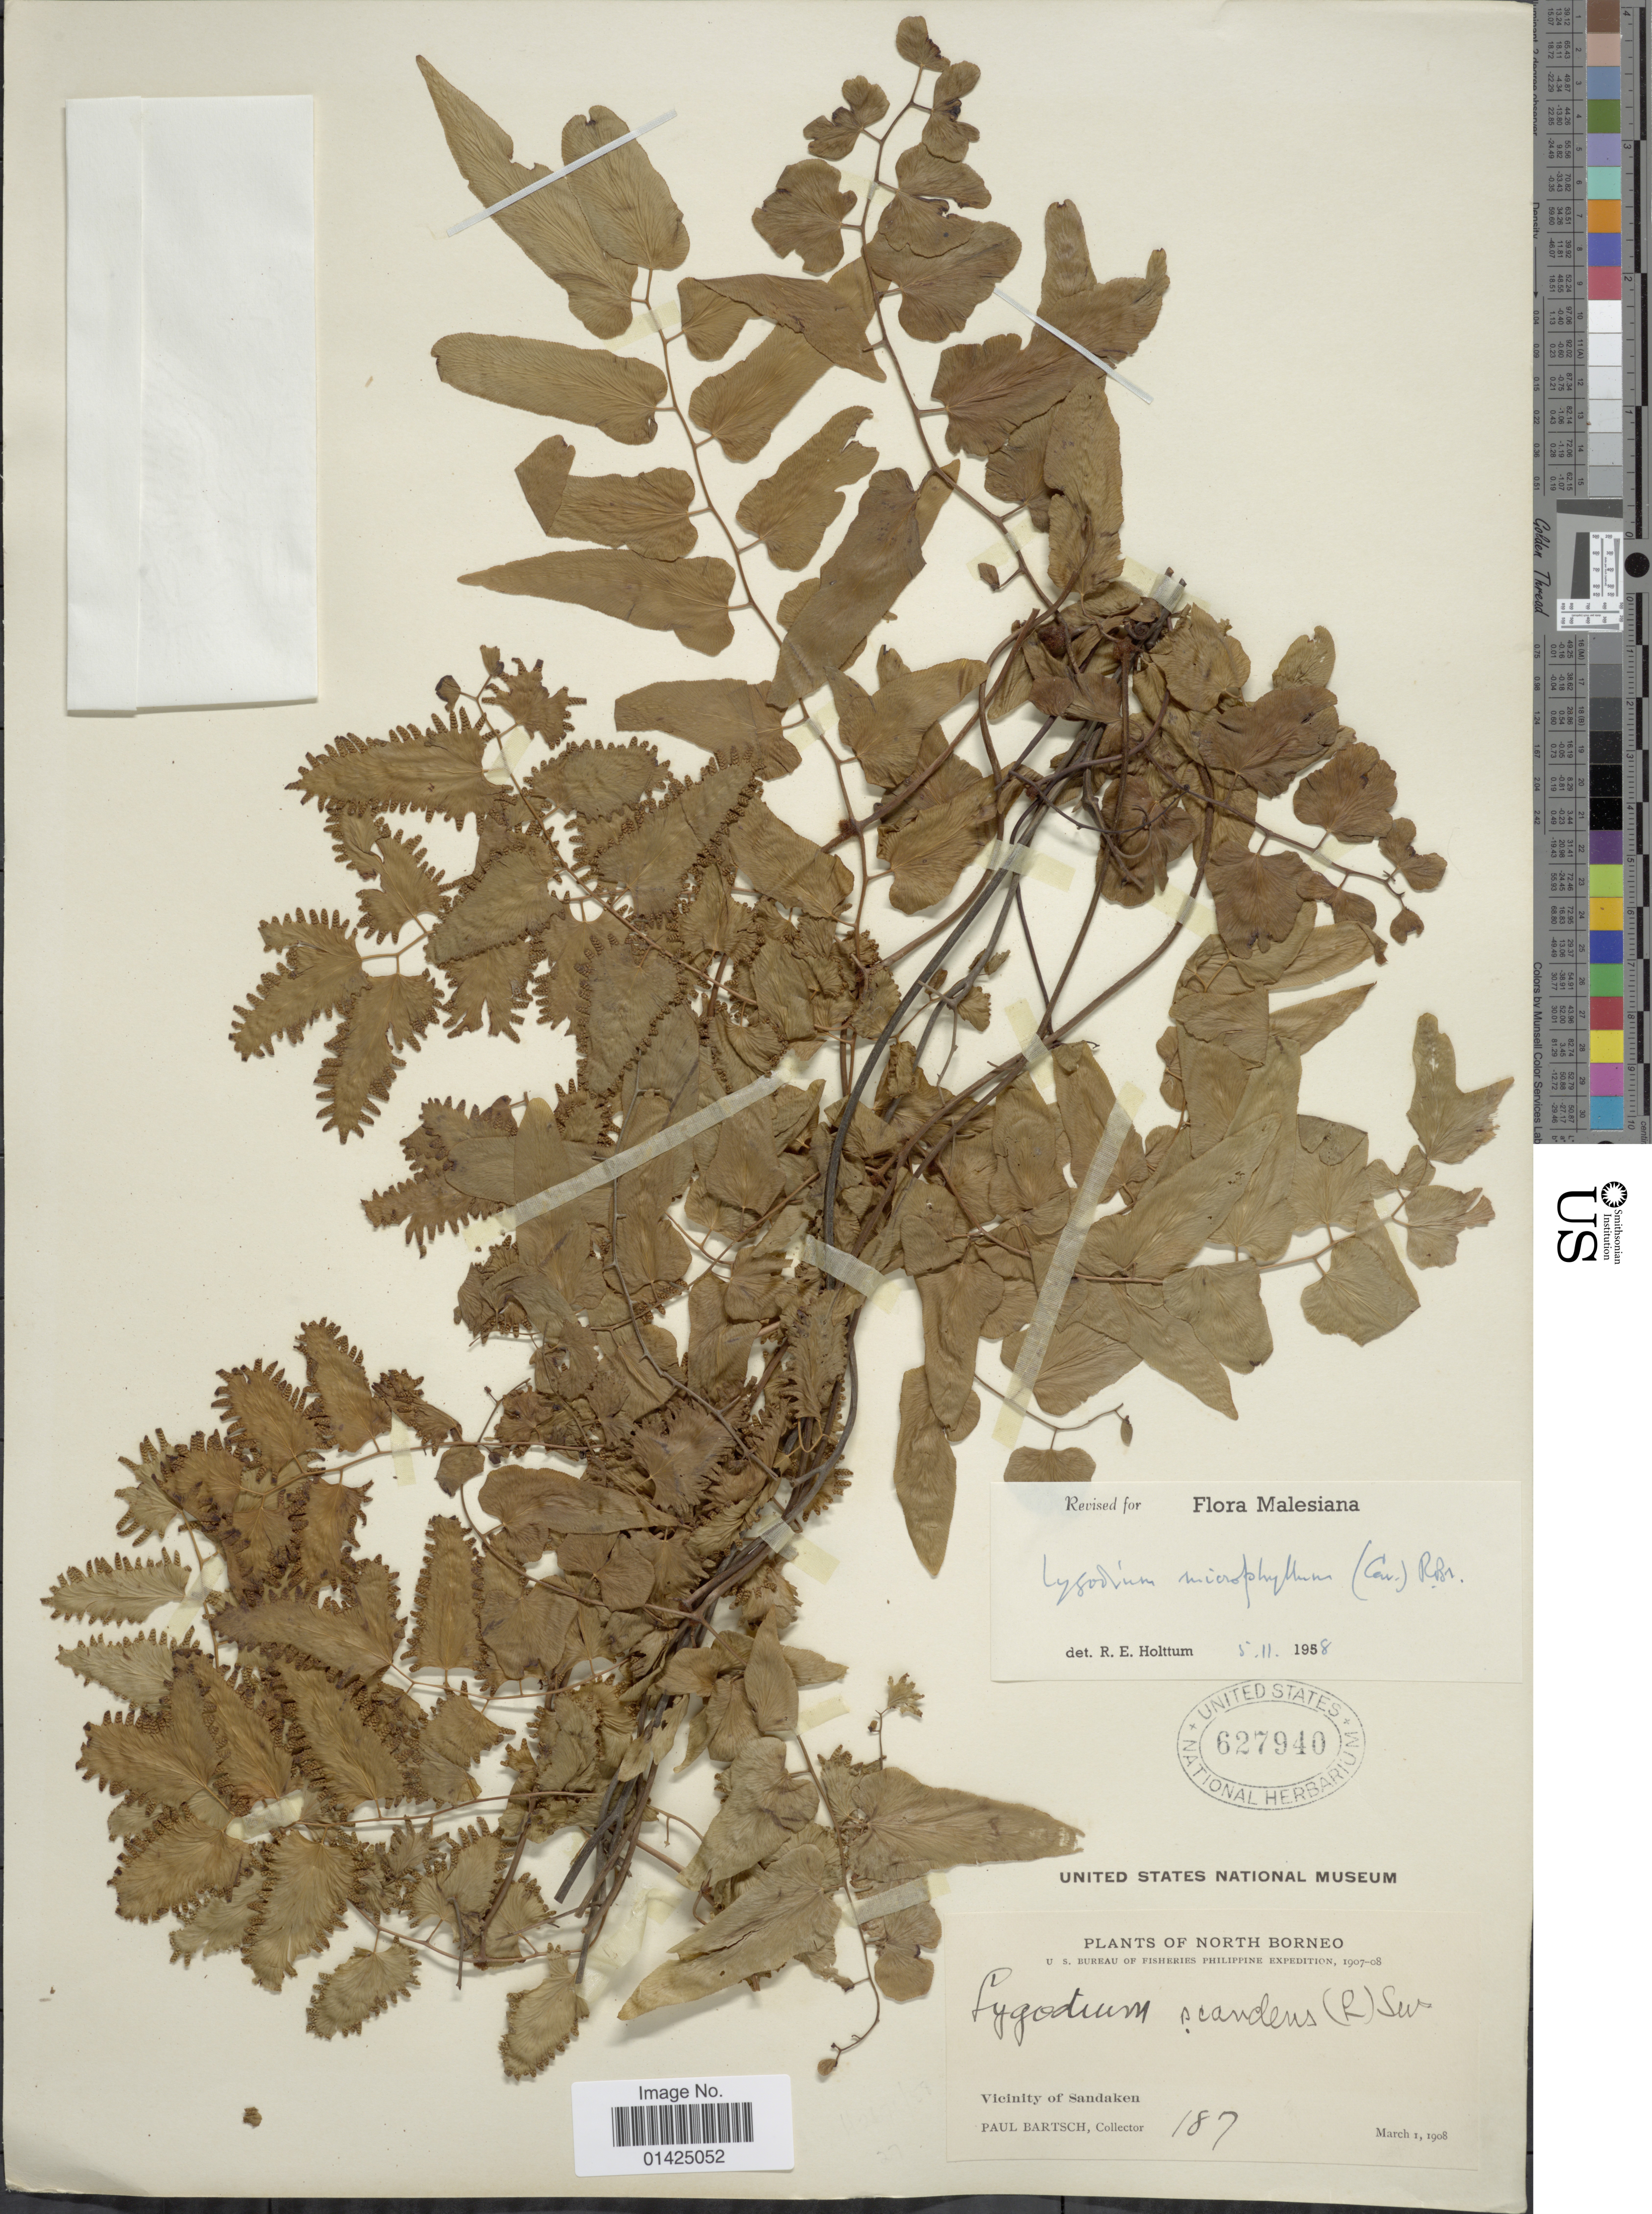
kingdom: Plantae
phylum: Tracheophyta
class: Polypodiopsida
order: Schizaeales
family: Lygodiaceae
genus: Lygodium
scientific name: Lygodium microphyllum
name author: (Cav.) R. Br.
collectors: P. Bartsch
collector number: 187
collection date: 1908-03-01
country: Malaysia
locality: North Borneo, Vicinity of Sandaken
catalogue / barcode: US 627940